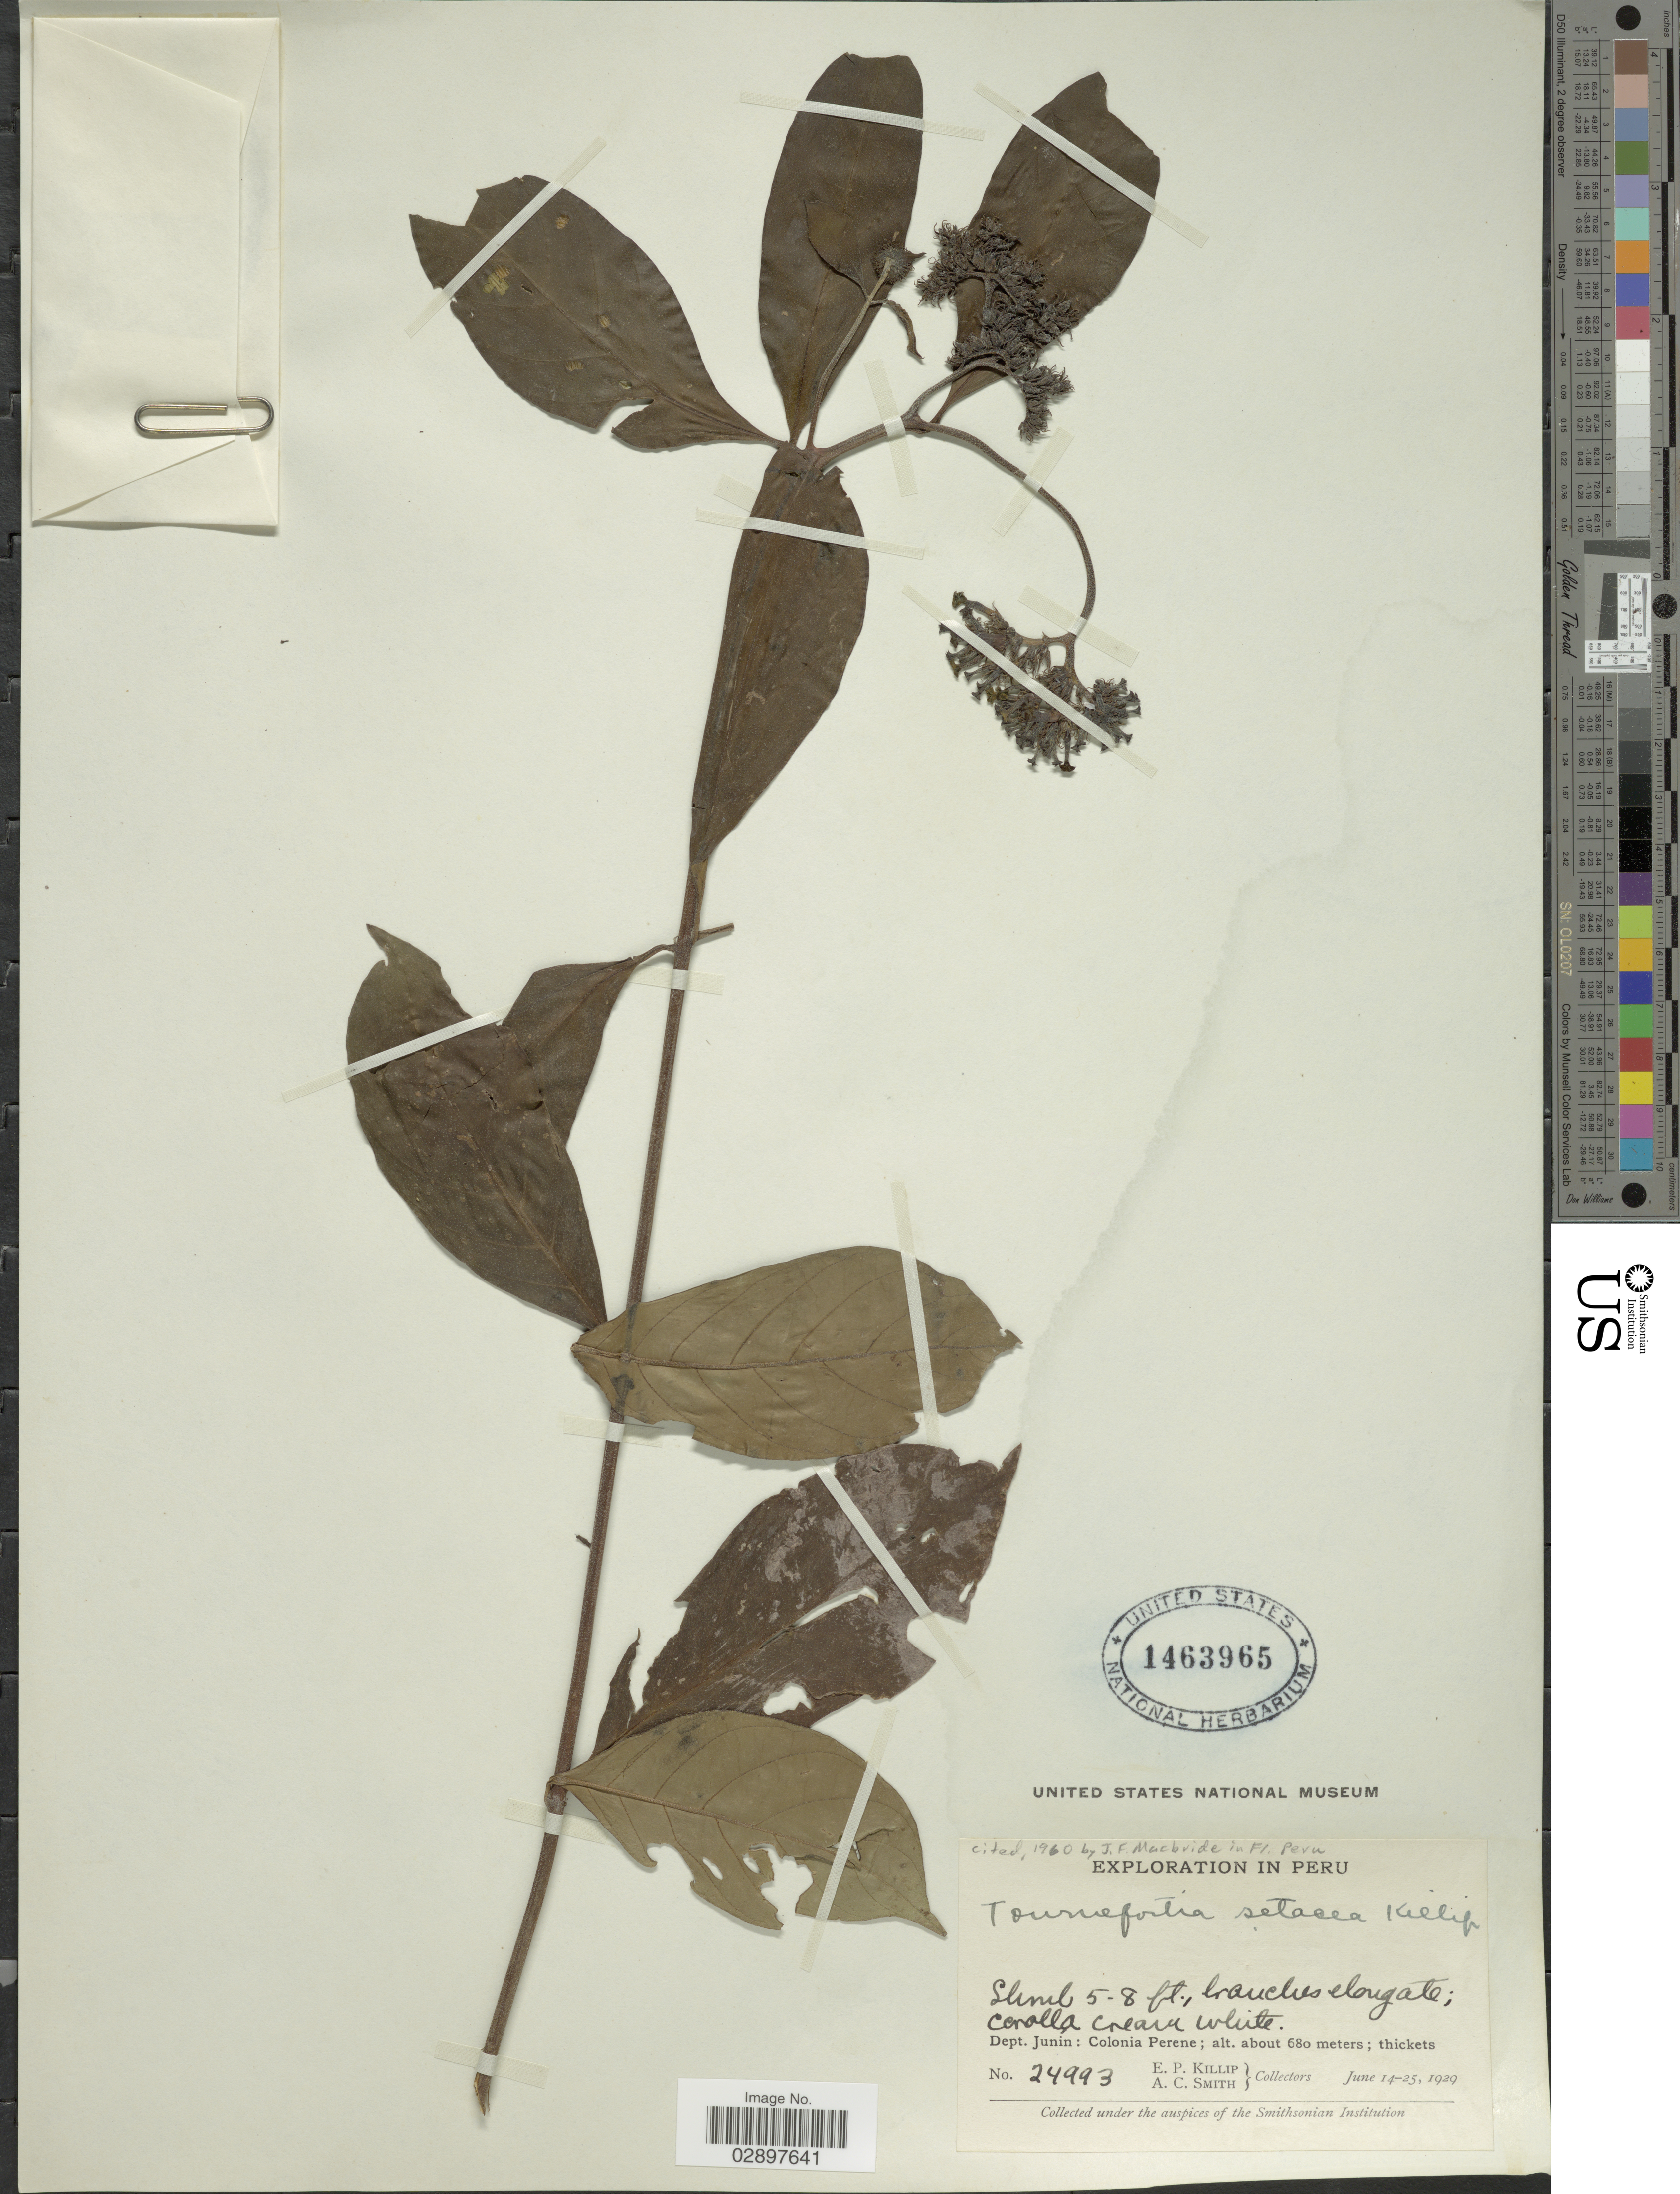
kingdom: Plantae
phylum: Tracheophyta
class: Magnoliopsida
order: Boraginales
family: Heliotropiaceae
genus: Tournefortia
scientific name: Tournefortia setacea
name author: Killip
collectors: E. P. Killip & A. C. Smith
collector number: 24993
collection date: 1929-06-14/1929-06-25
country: Peru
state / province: Junín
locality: Dept. Junín: Colonia Perene.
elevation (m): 680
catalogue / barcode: US 1463965